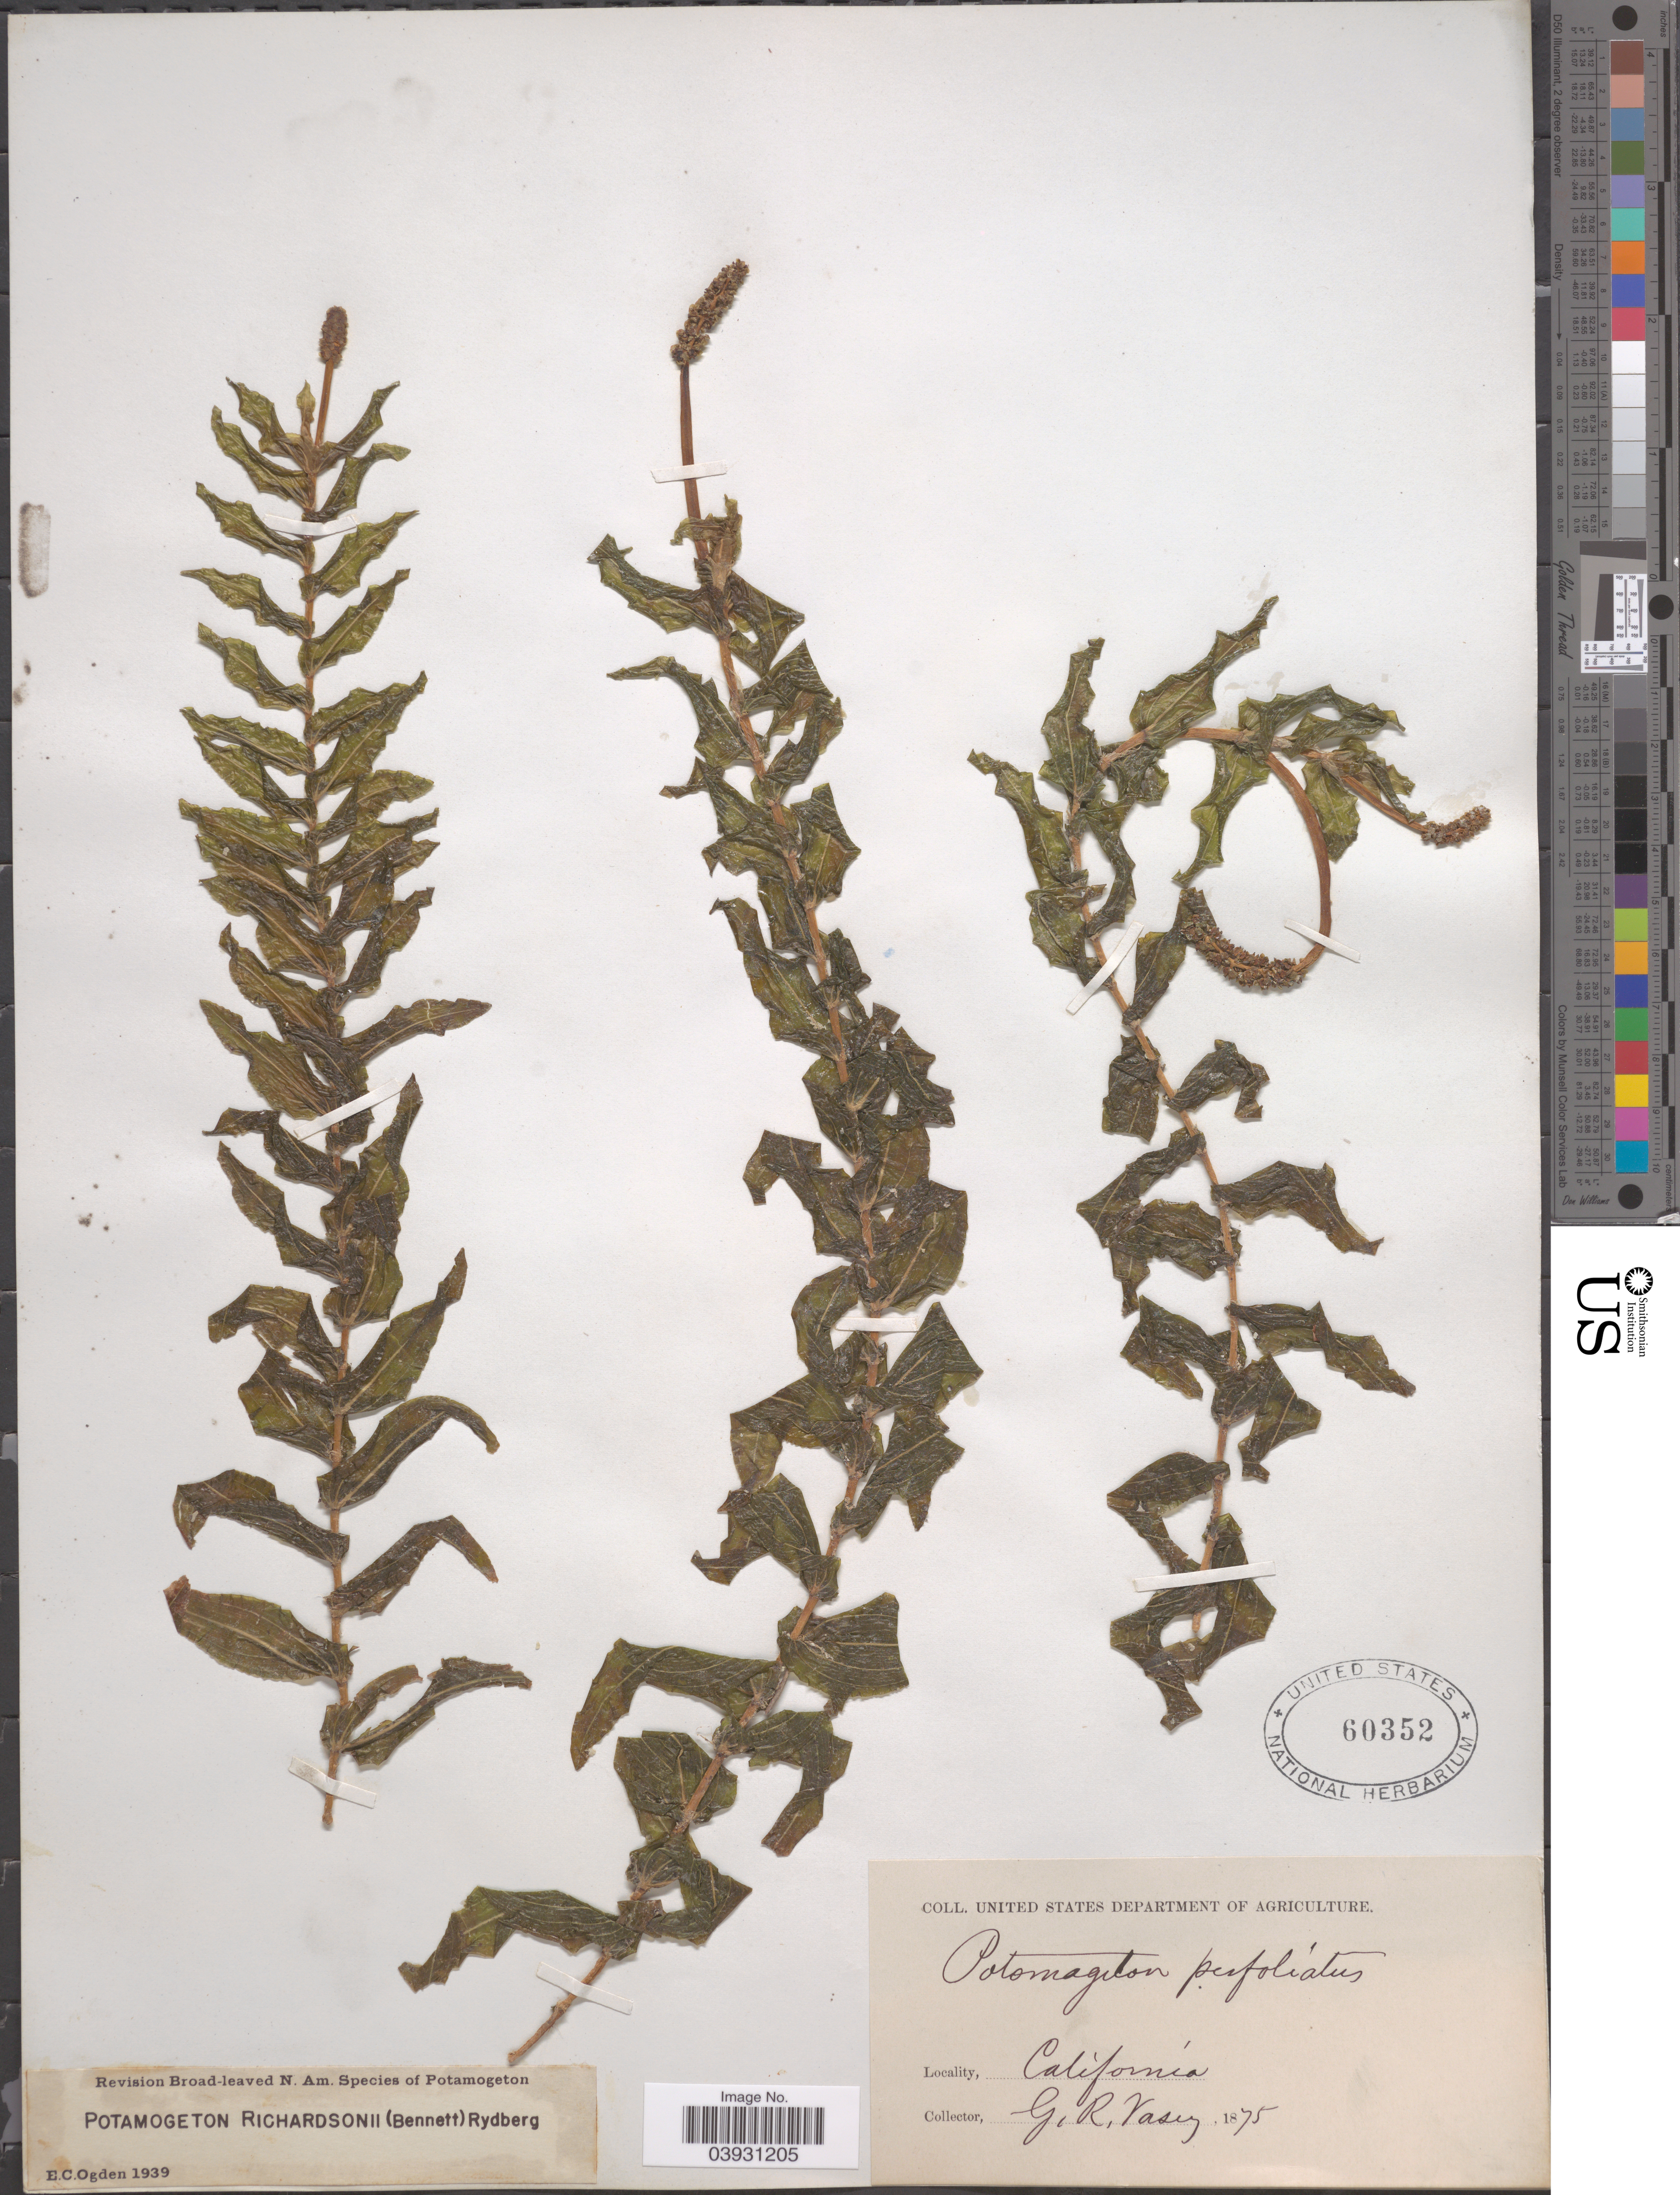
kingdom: Plantae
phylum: Tracheophyta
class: Liliopsida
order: Alismatales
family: Potamogetonaceae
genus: Potamogeton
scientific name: Potamogeton richardsonii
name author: (A.W. Benn.) Rydb.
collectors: G. R. Vasey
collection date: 1875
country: United States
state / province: California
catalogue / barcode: US 60352